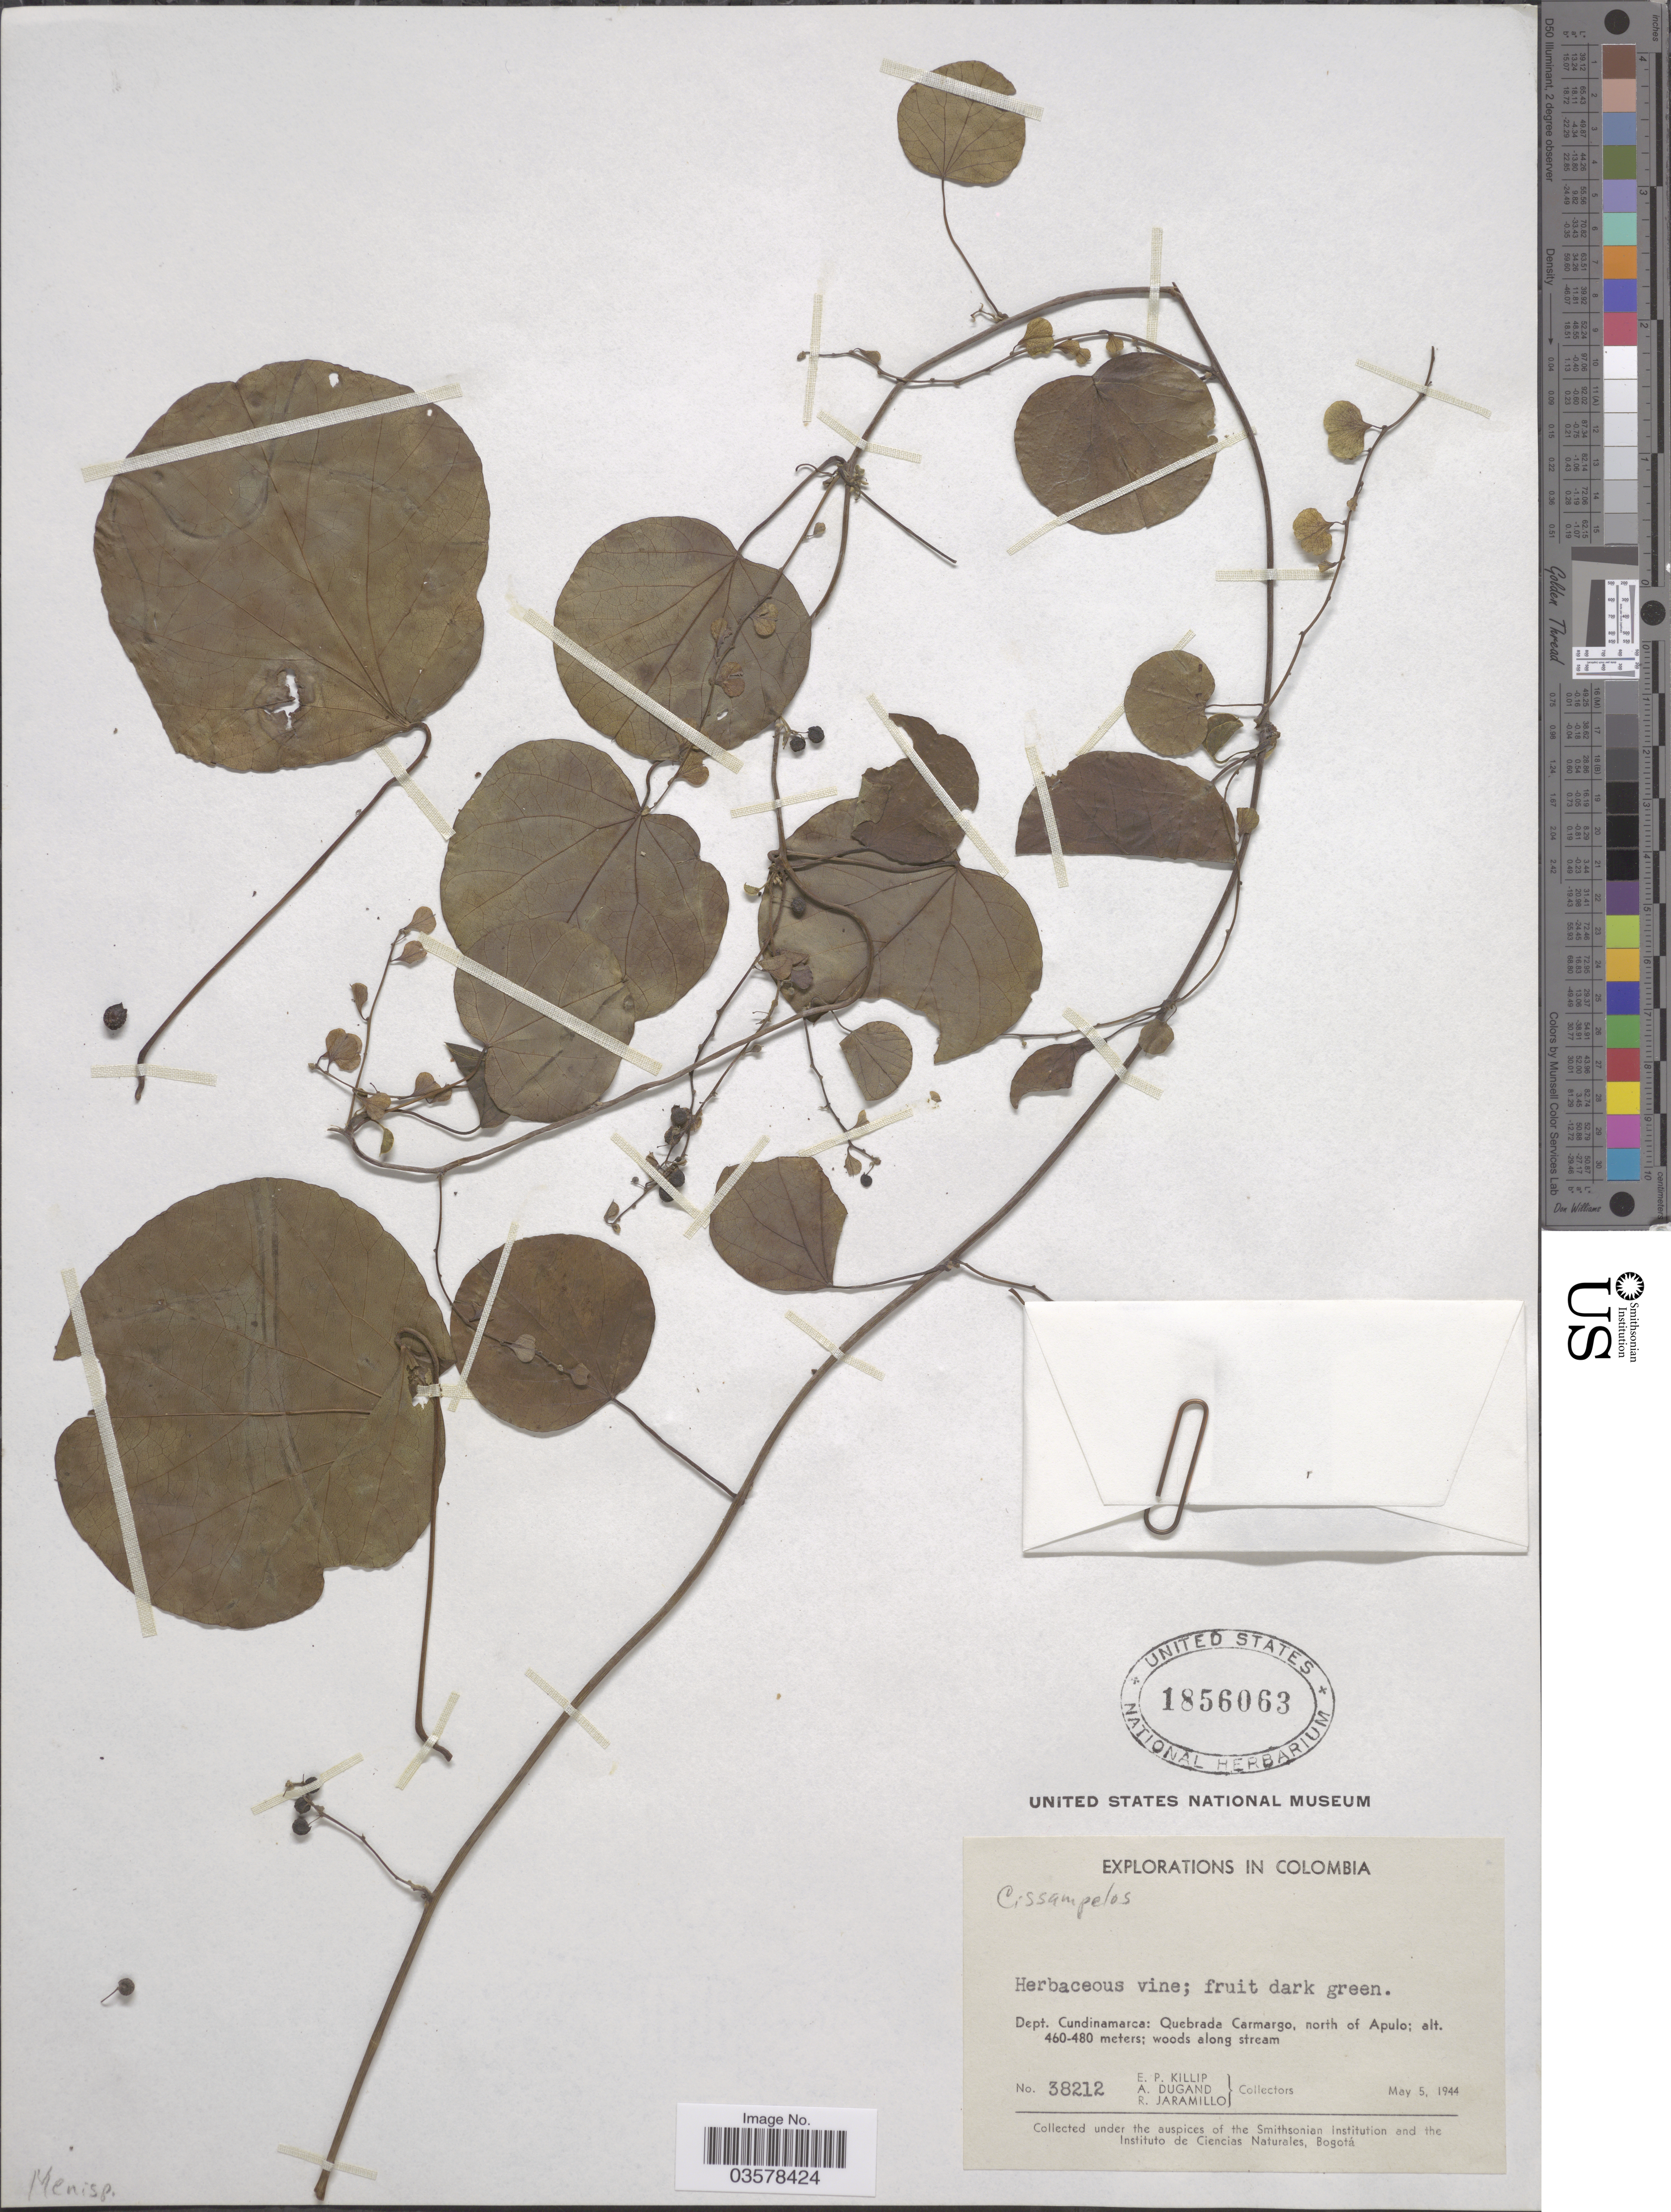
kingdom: Plantae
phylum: Tracheophyta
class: Magnoliopsida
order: Ranunculales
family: Menispermaceae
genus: Cissampelos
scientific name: Cissampelos sp.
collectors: E. P. Killip, A. Dugand & R. Jaramillo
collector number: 38212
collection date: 1944-05-05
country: Colombia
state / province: Cundinamarca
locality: Dept. Cundinamarca: Quebrada Carmargo, north of Apulo, woods along stream.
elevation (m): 460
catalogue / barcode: US 1856063